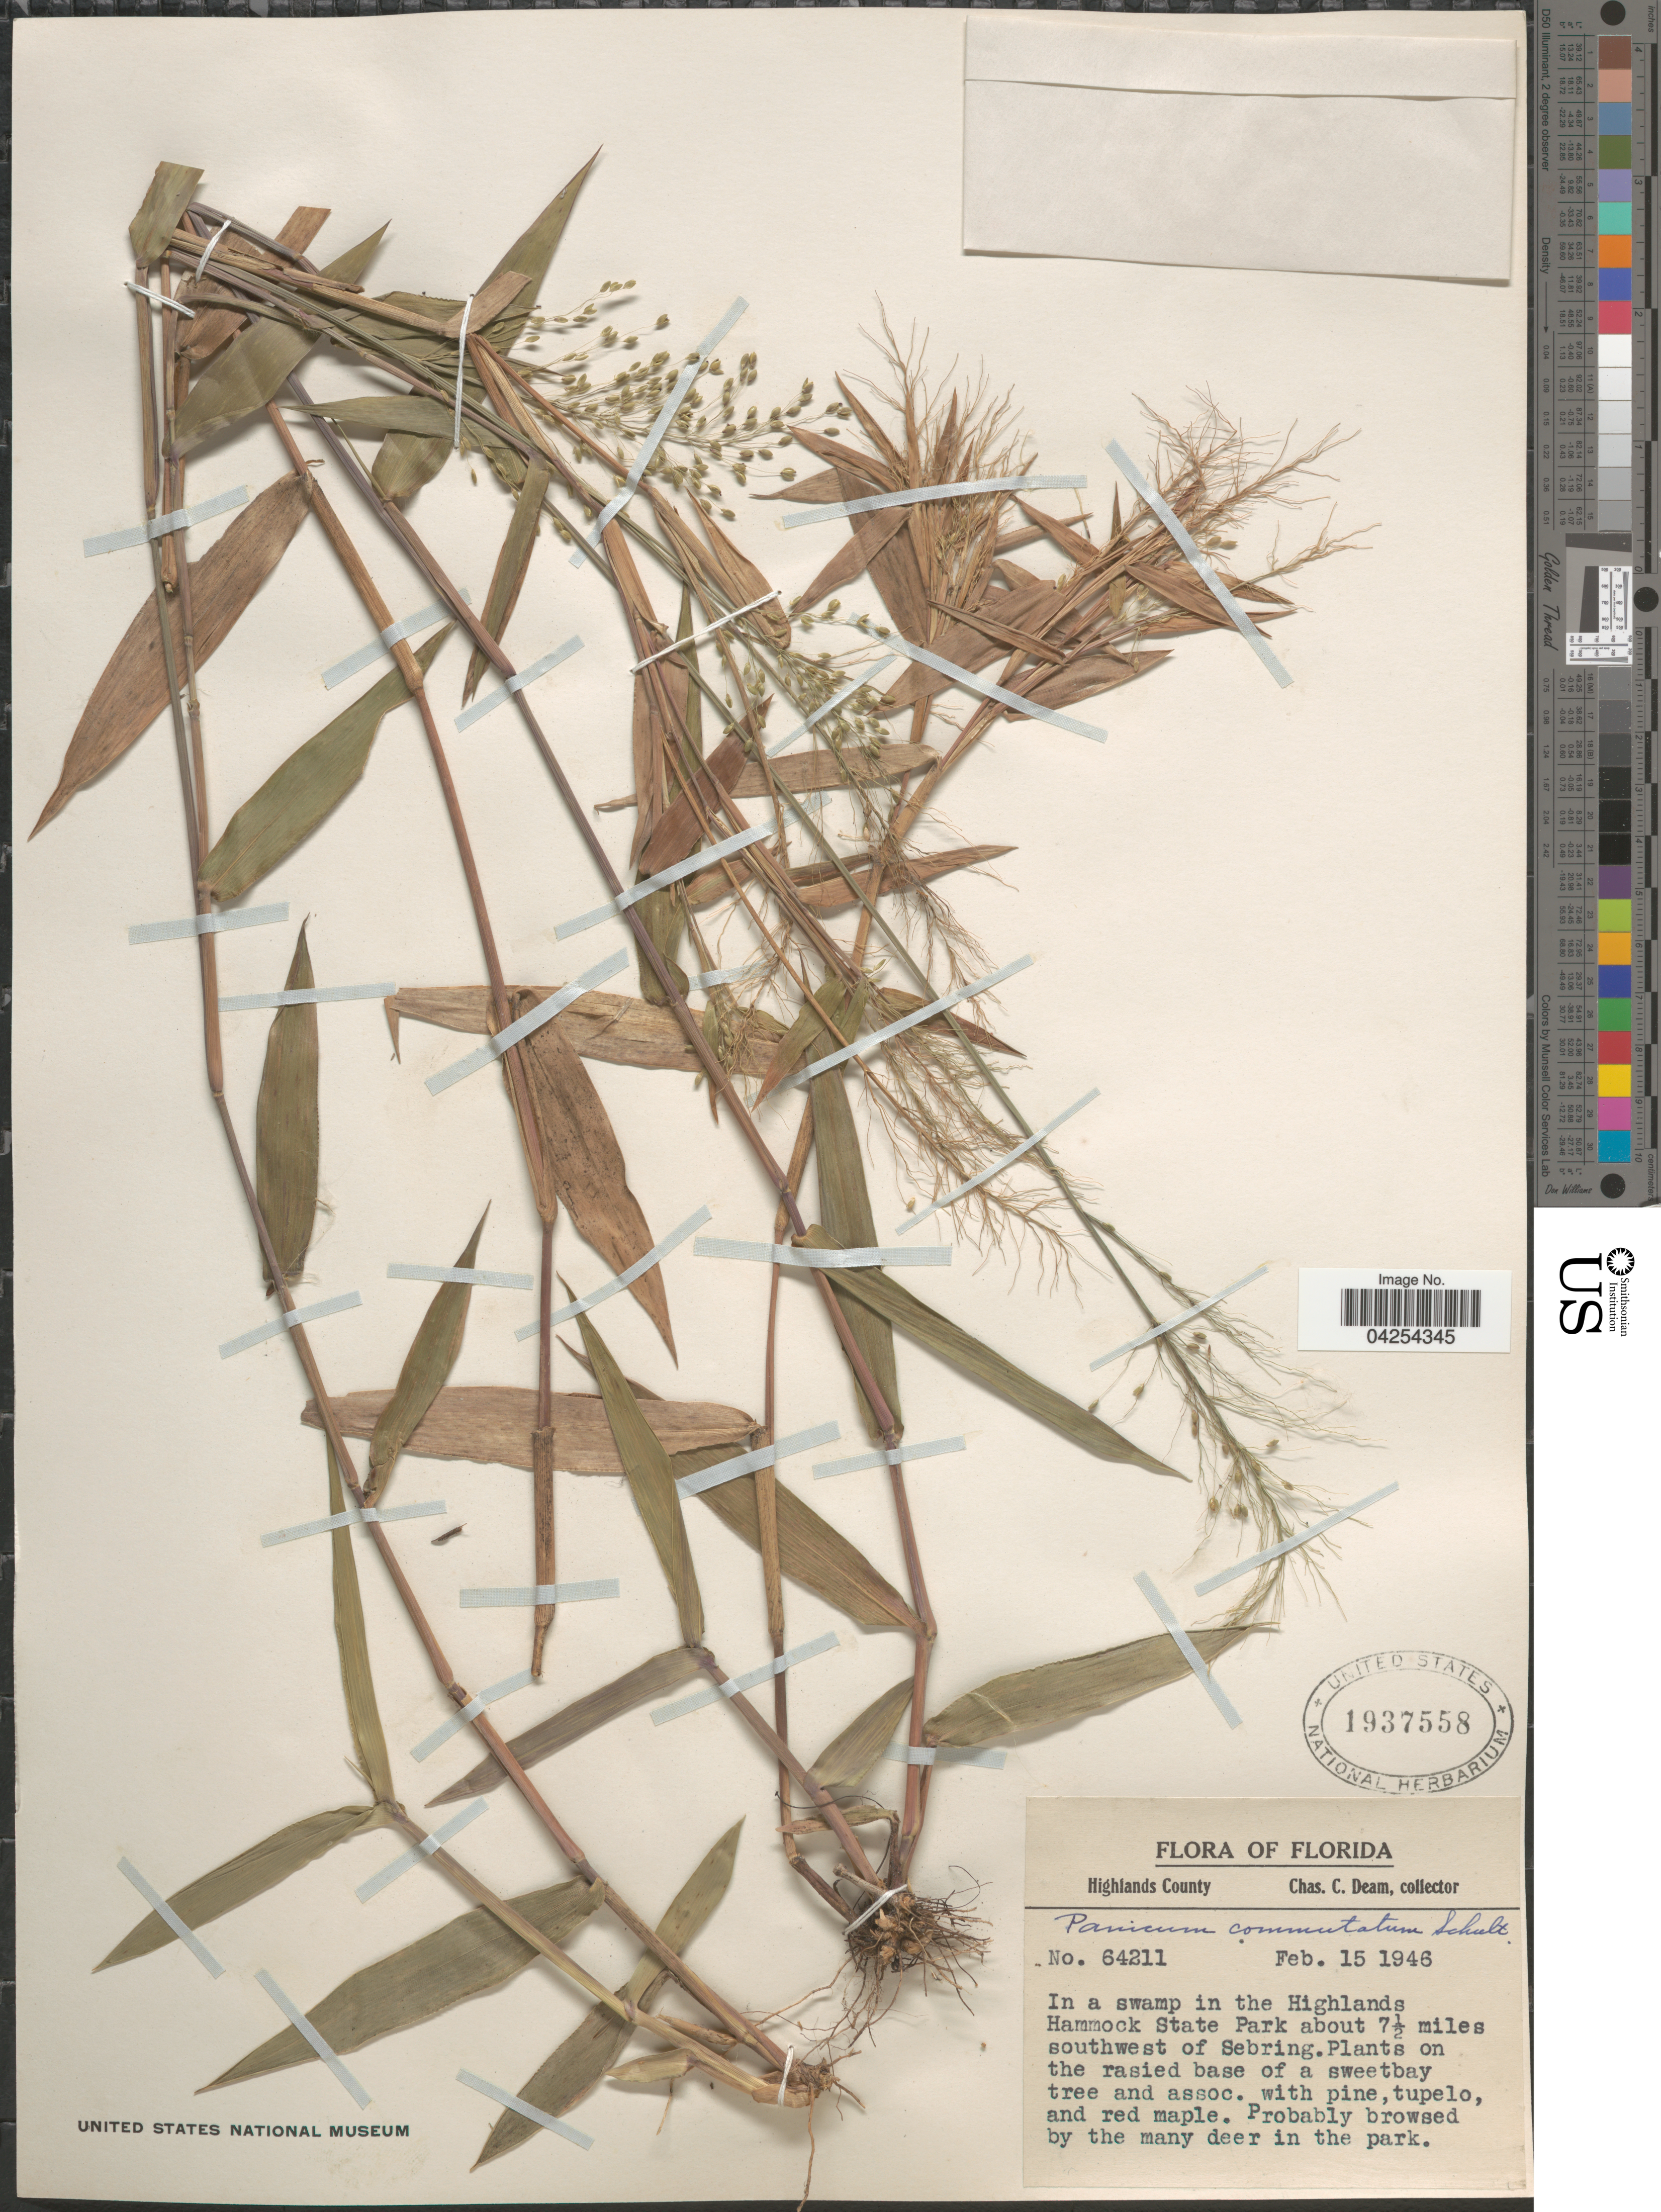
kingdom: Plantae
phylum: Tracheophyta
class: Liliopsida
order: Poales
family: Poaceae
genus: Dichanthelium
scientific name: Dichanthelium commutatum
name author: (Schult.) Gould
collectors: C. C. Deam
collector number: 64211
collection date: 1946-02-15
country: United States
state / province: Florida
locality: Highlands County. In a swamp in the Highlands Hammock State Park about 7½ miles southwest of Sebring.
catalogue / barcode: US 1937558